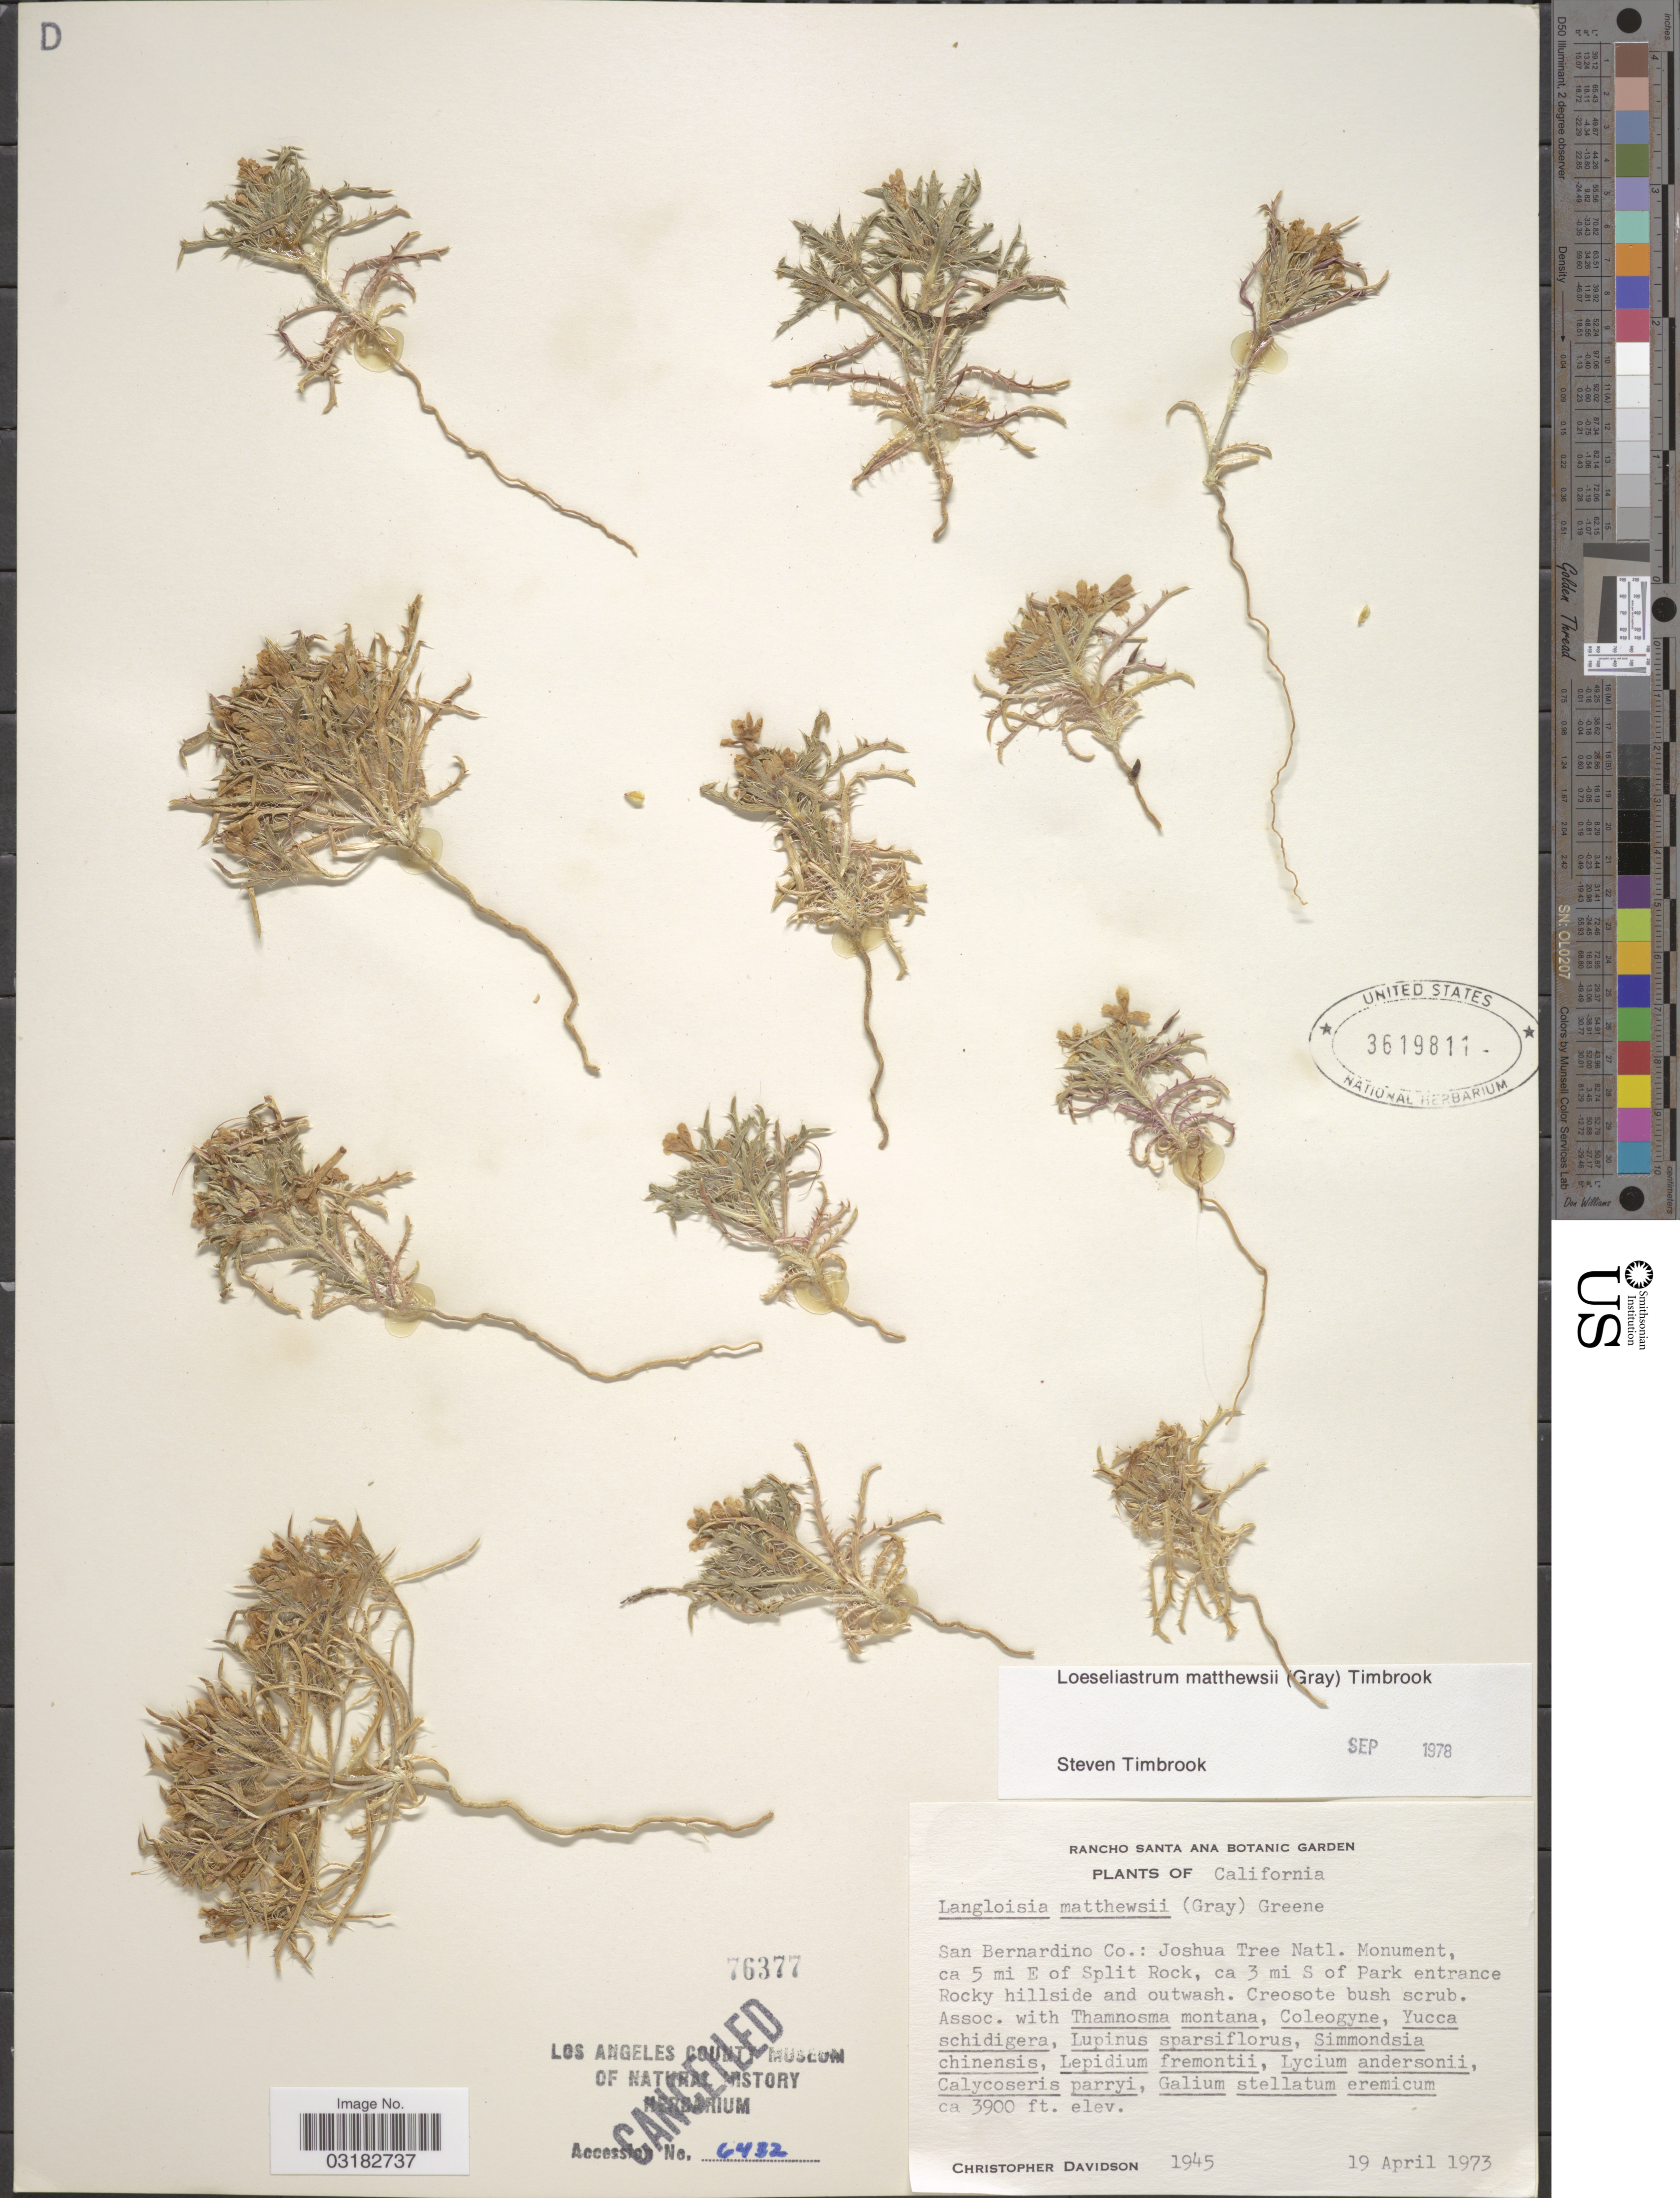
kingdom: Plantae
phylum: Tracheophyta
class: Magnoliopsida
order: Ericales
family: Polemoniaceae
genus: Loeseliastrum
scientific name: Loeseliastrum matthewsii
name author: (A. Gray) Timbrook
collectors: C. Davidson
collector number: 1945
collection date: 1973-04-19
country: United States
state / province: California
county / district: San Bernardino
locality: San Bernardino Co.: Joshua Tree Natl. Monument, ca 5 mi E of Split Rock, ca 3 mi S of Park entrance Rocky hillside and outwash.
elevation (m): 1189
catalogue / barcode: US 3619811